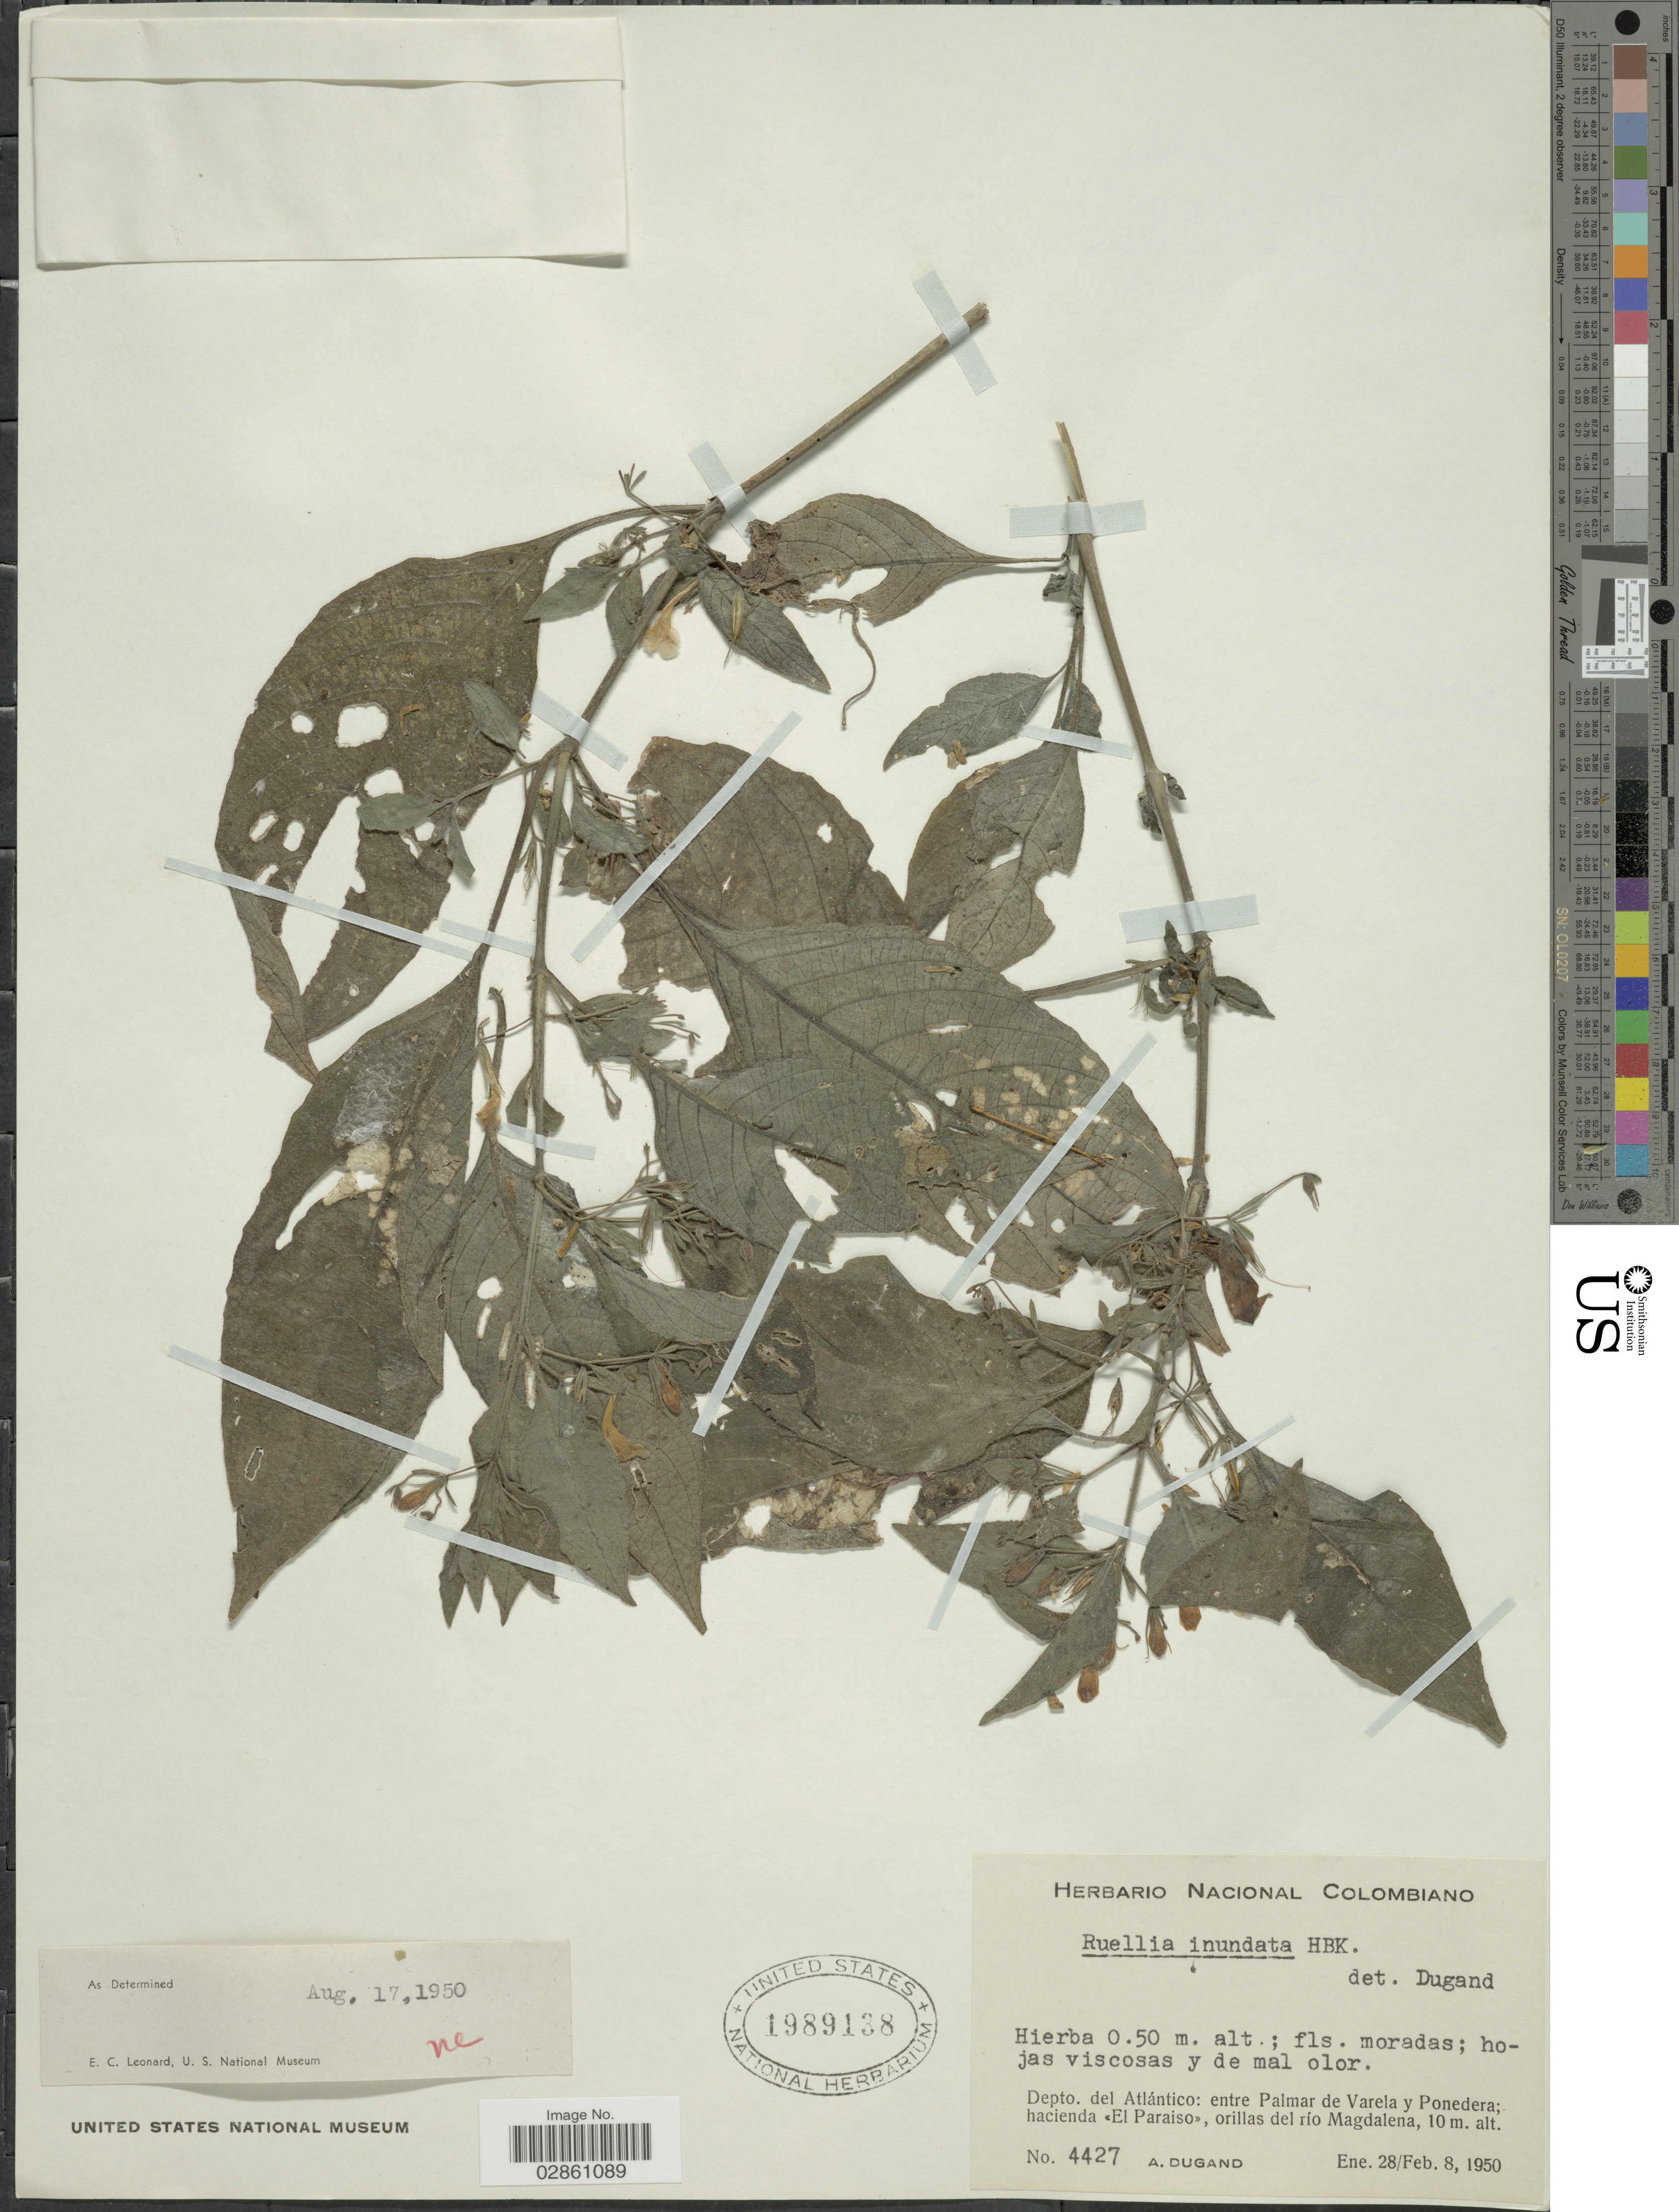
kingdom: Plantae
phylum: Tracheophyta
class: Magnoliopsida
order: Lamiales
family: Acanthaceae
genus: Ruellia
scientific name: Ruellia inundata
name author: Kunth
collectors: A. Dugand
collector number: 4427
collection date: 1950-01-28/1950-02-08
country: Colombia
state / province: Atlántico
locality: Depto. del Atlántico: entre Palmar de Varela y Ponedera; hacienda <<El Paraiso>>, orillas del Rio Magdalena.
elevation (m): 10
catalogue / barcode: US 1989138